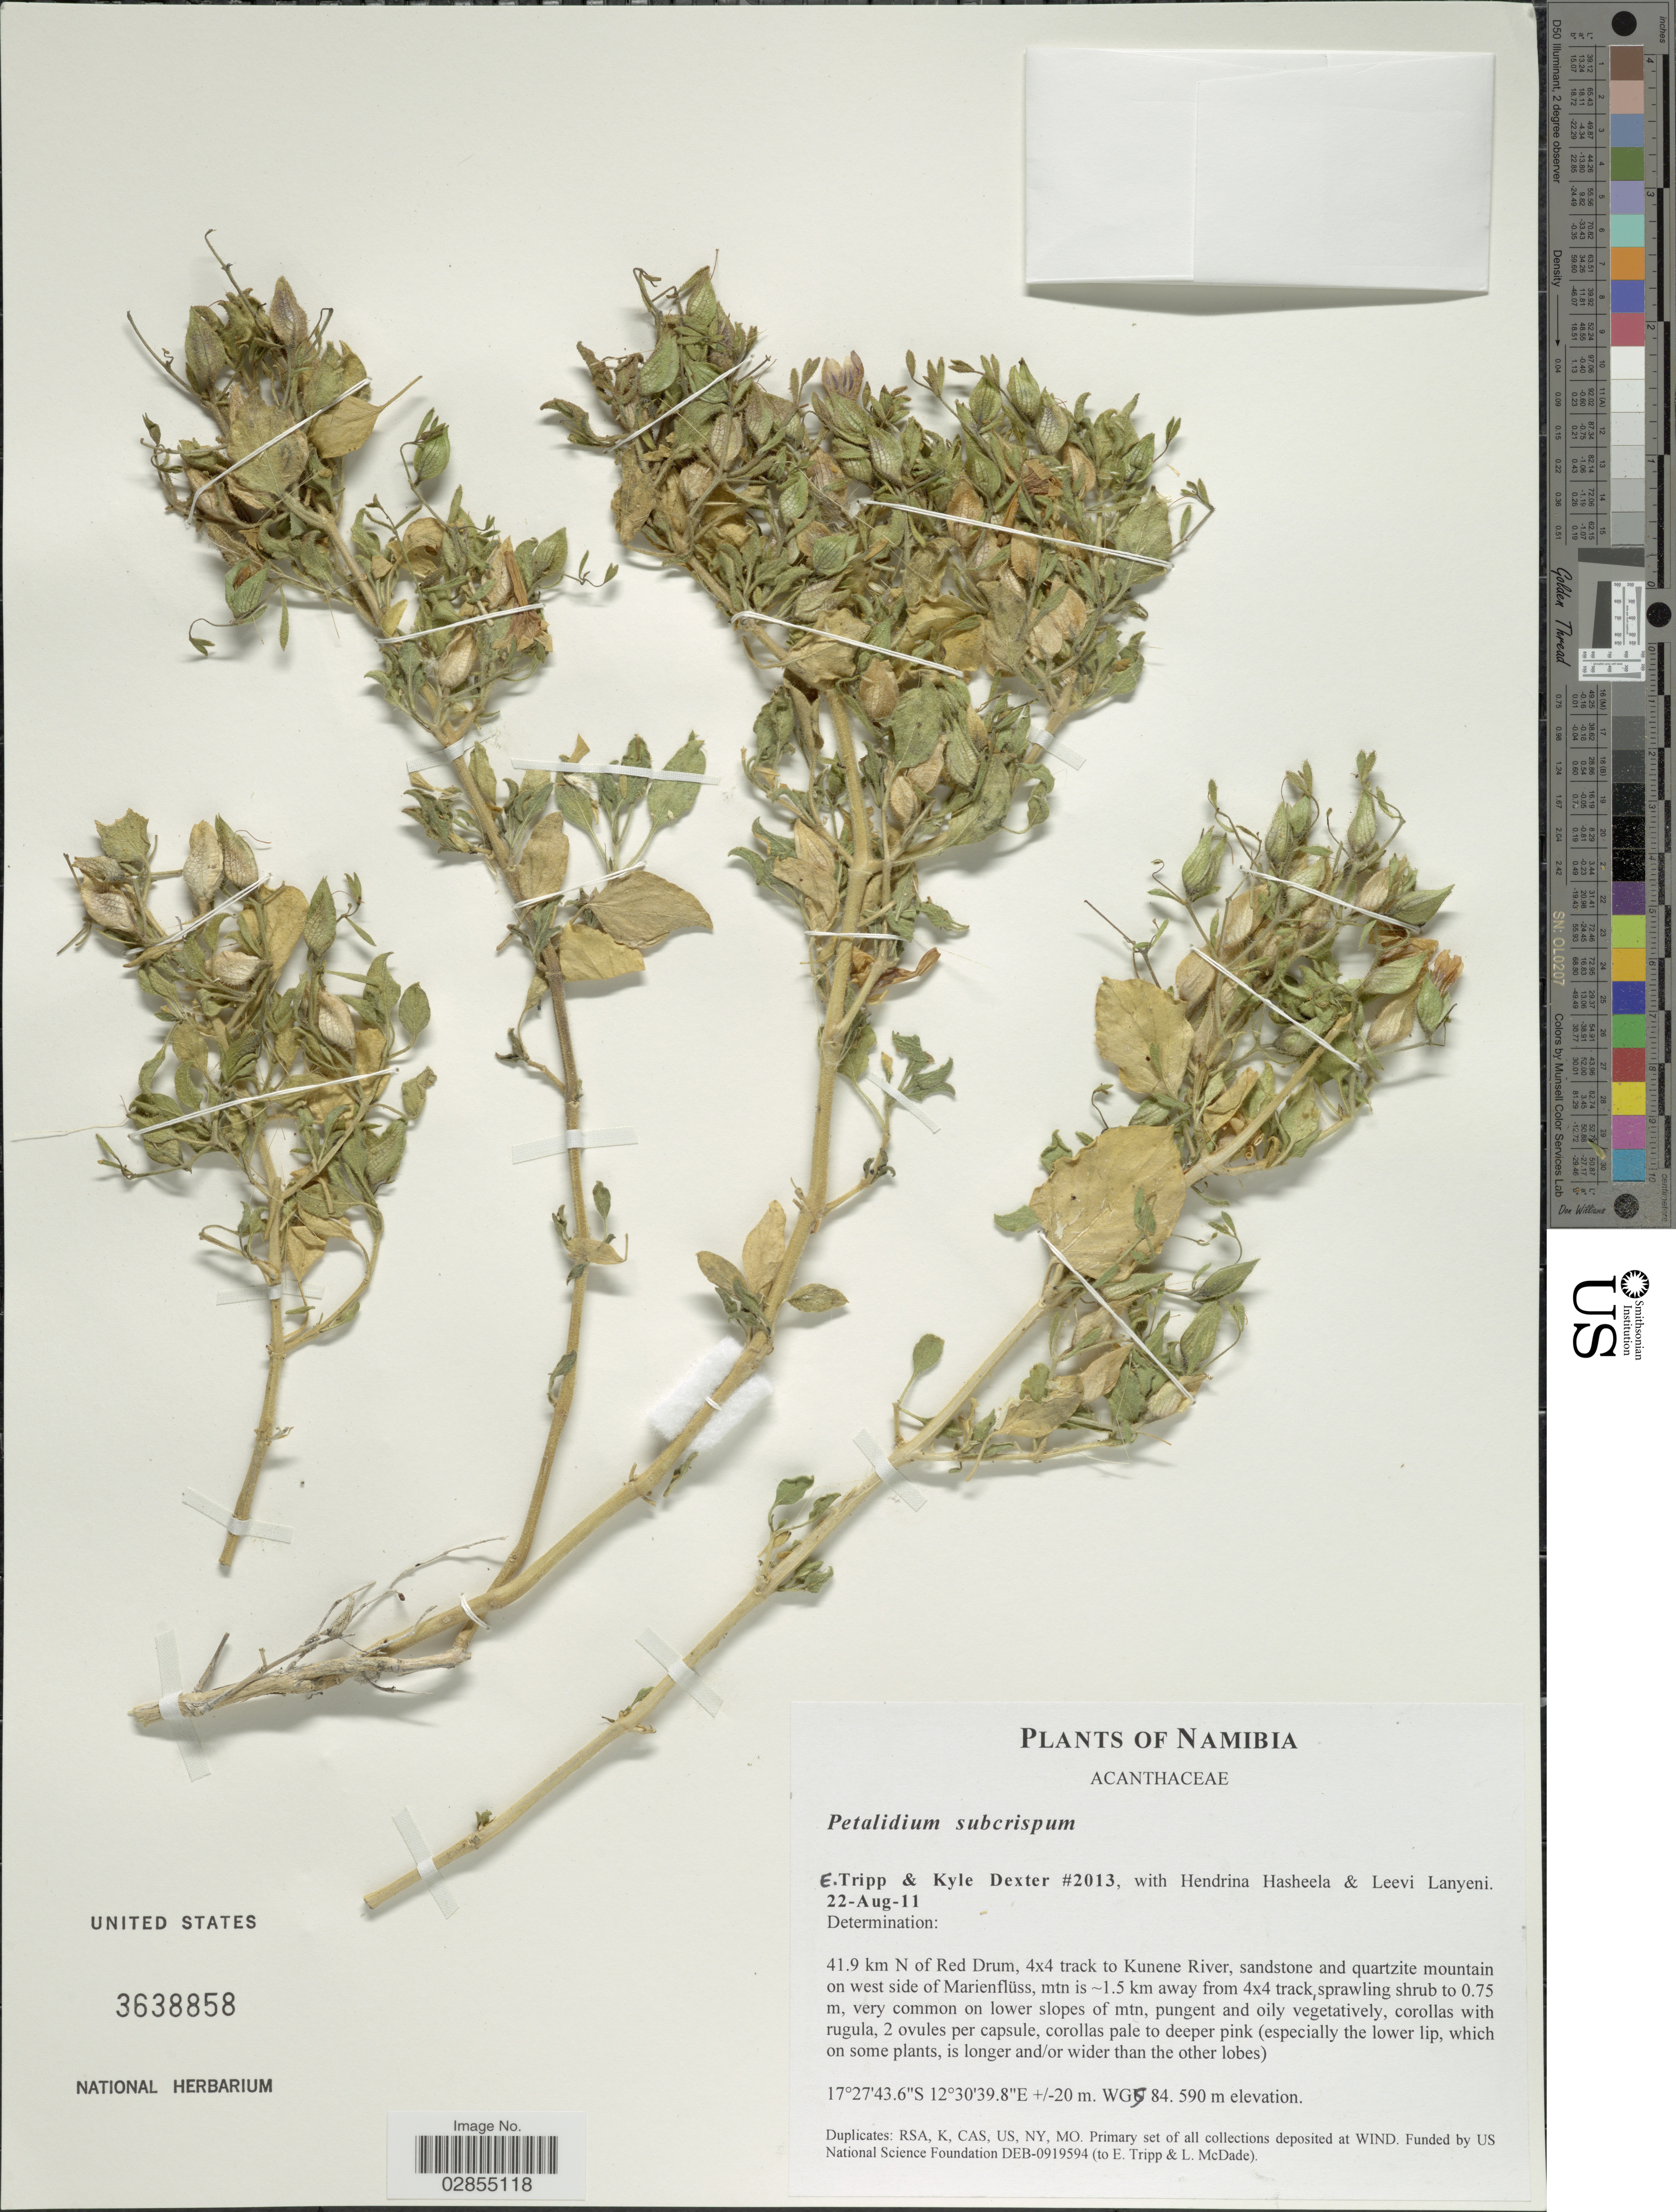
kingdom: Plantae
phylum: Tracheophyta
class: Magnoliopsida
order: Lamiales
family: Acanthaceae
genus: Petalidium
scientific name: Petalidium subcrispum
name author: P.G. Mey.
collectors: E. Tripp, K. Dexter, H. Hasheela & L. Lanyeni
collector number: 2013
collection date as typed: Transcribed d/m/y: 22/8/11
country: Namibia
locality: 41.9 km N of Red Drum, 4x4 track to Kunene River, sandstone and quartzite mountain on west side of Marienflüs, mtn is : 1.5 km away from 4x4 track.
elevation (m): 590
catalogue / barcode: US 3638858